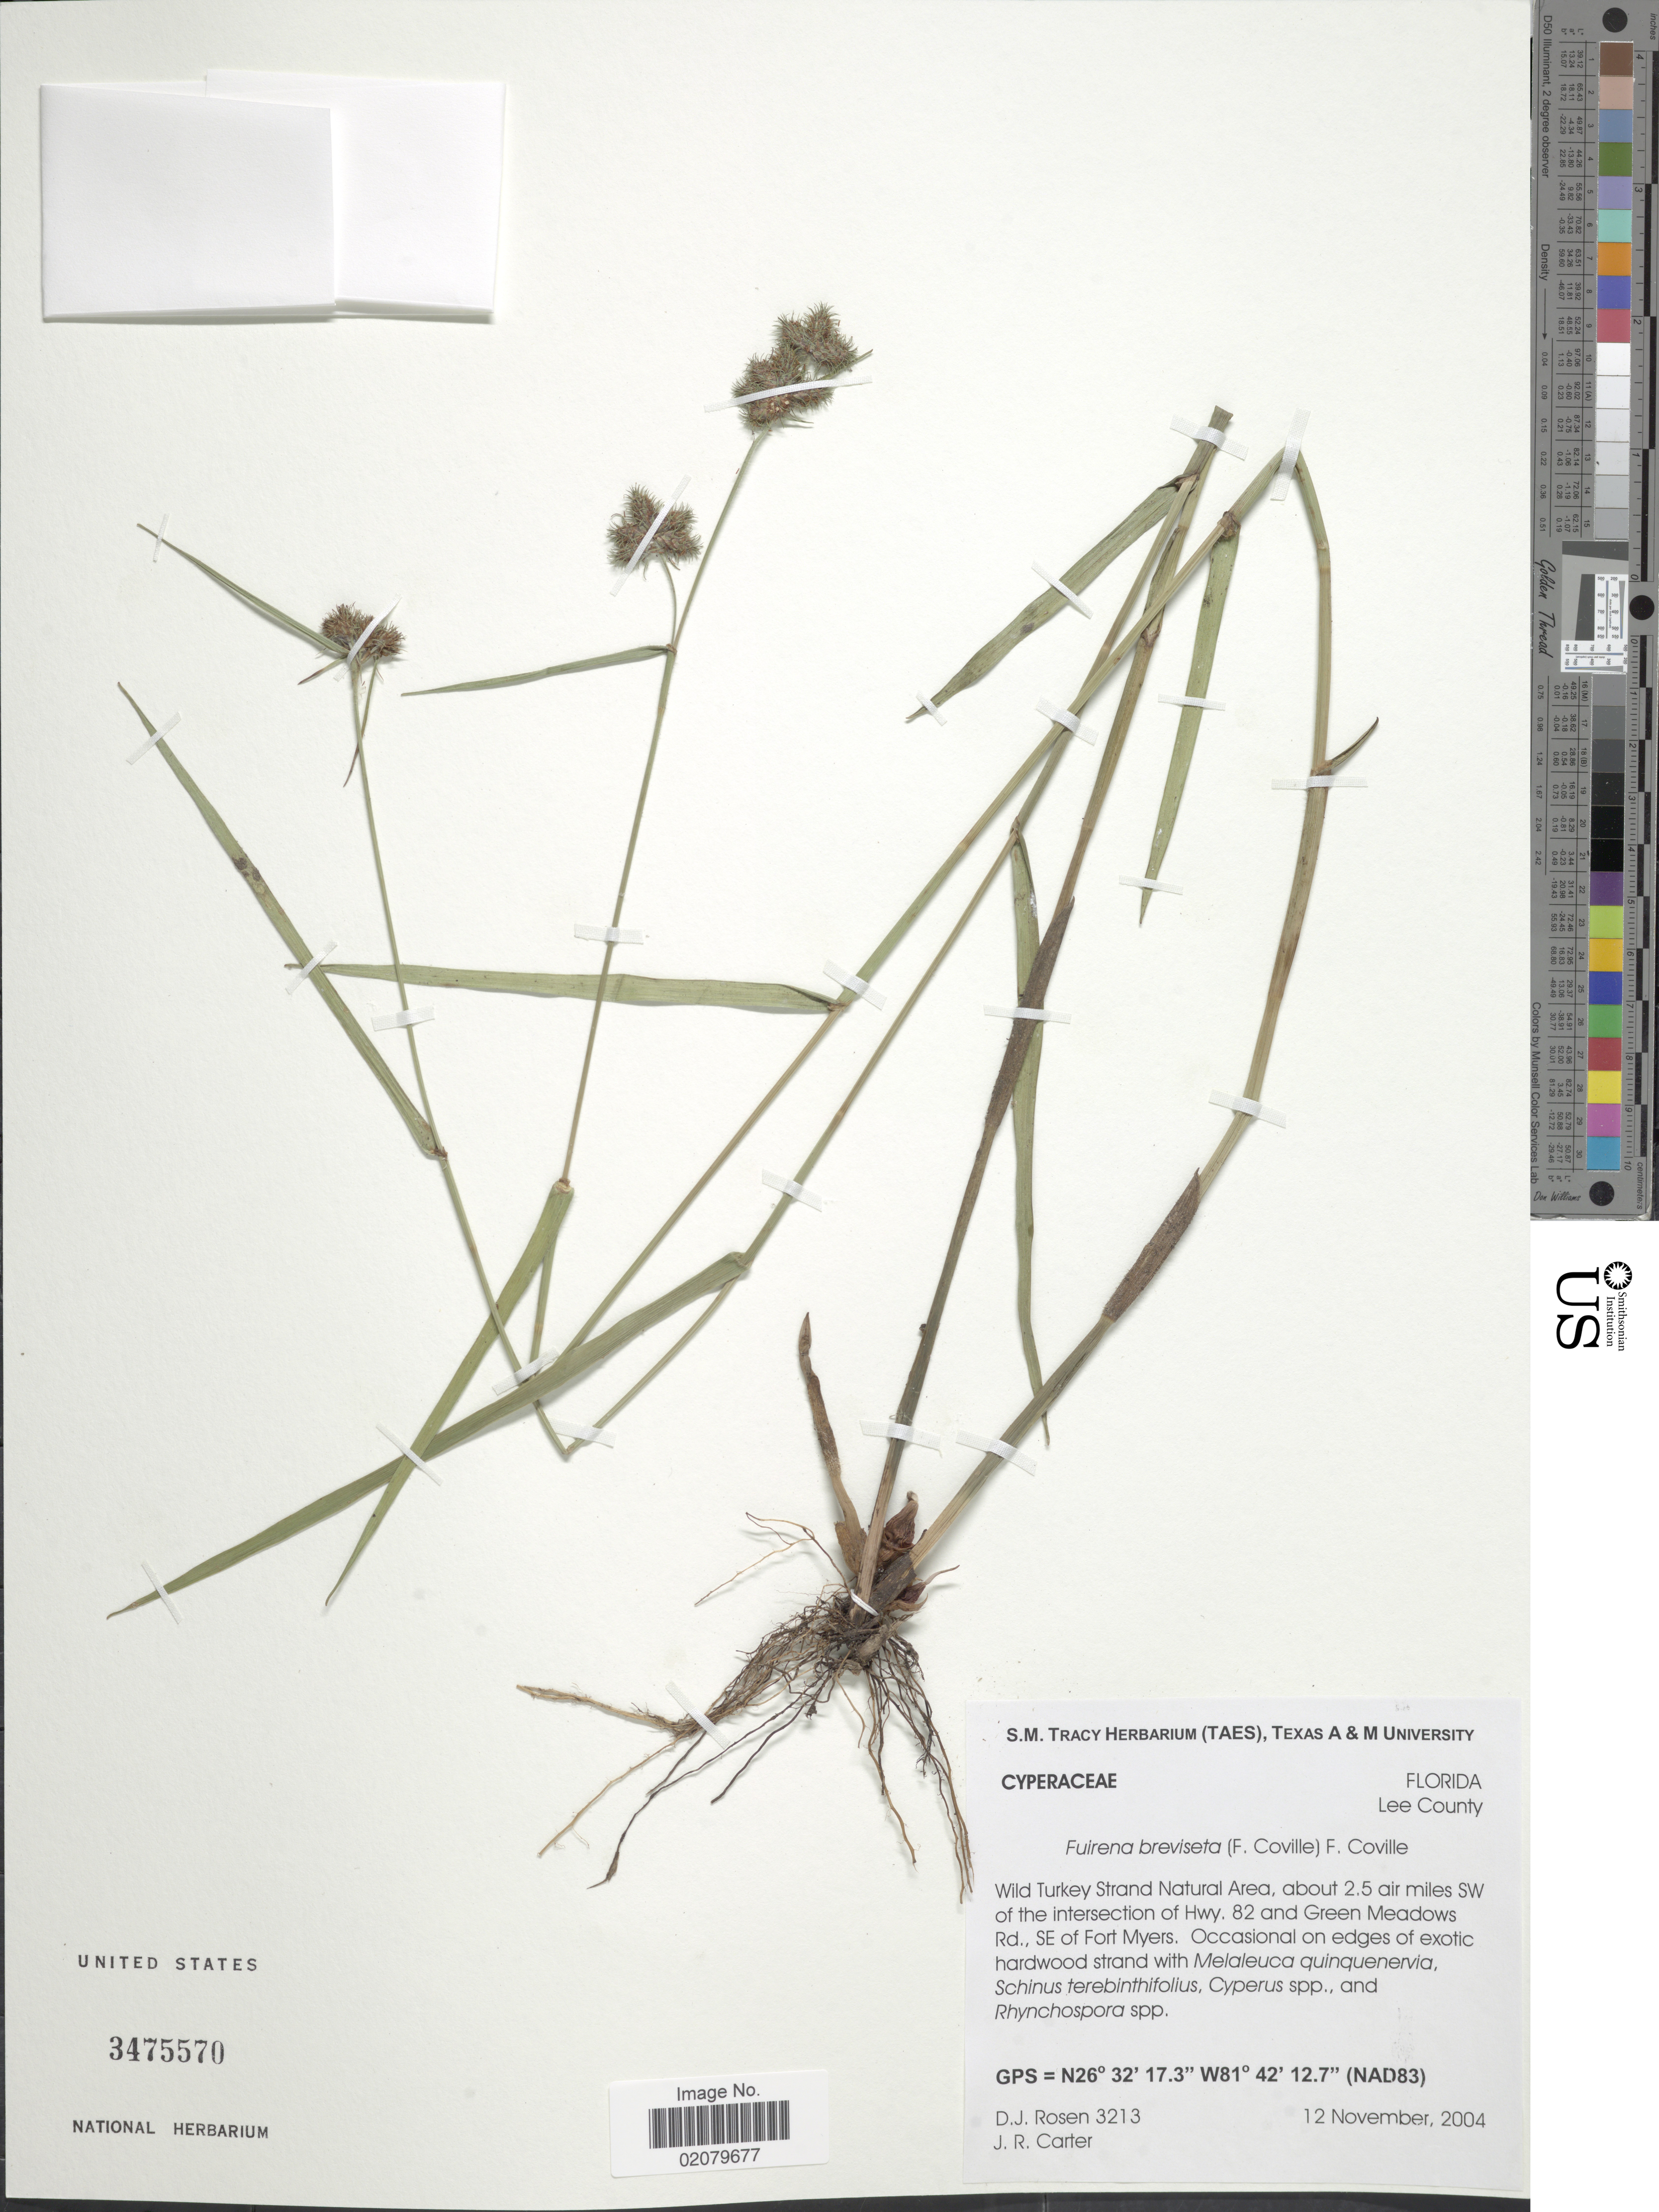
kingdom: Plantae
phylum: Tracheophyta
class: Liliopsida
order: Poales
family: Cyperaceae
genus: Fuirena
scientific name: Fuirena breviseta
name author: (Coville) Coville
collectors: D. Rose & R. Carter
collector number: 3213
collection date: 2004-11-12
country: United States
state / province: Florida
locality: Lee County, Wild Turkey Strand Natural Area, about 2.5 air miles SE of the intersection of Hwy. 82 and Green Meadows Rd., SE of Fort Myers, (NAD83)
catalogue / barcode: US 3475570